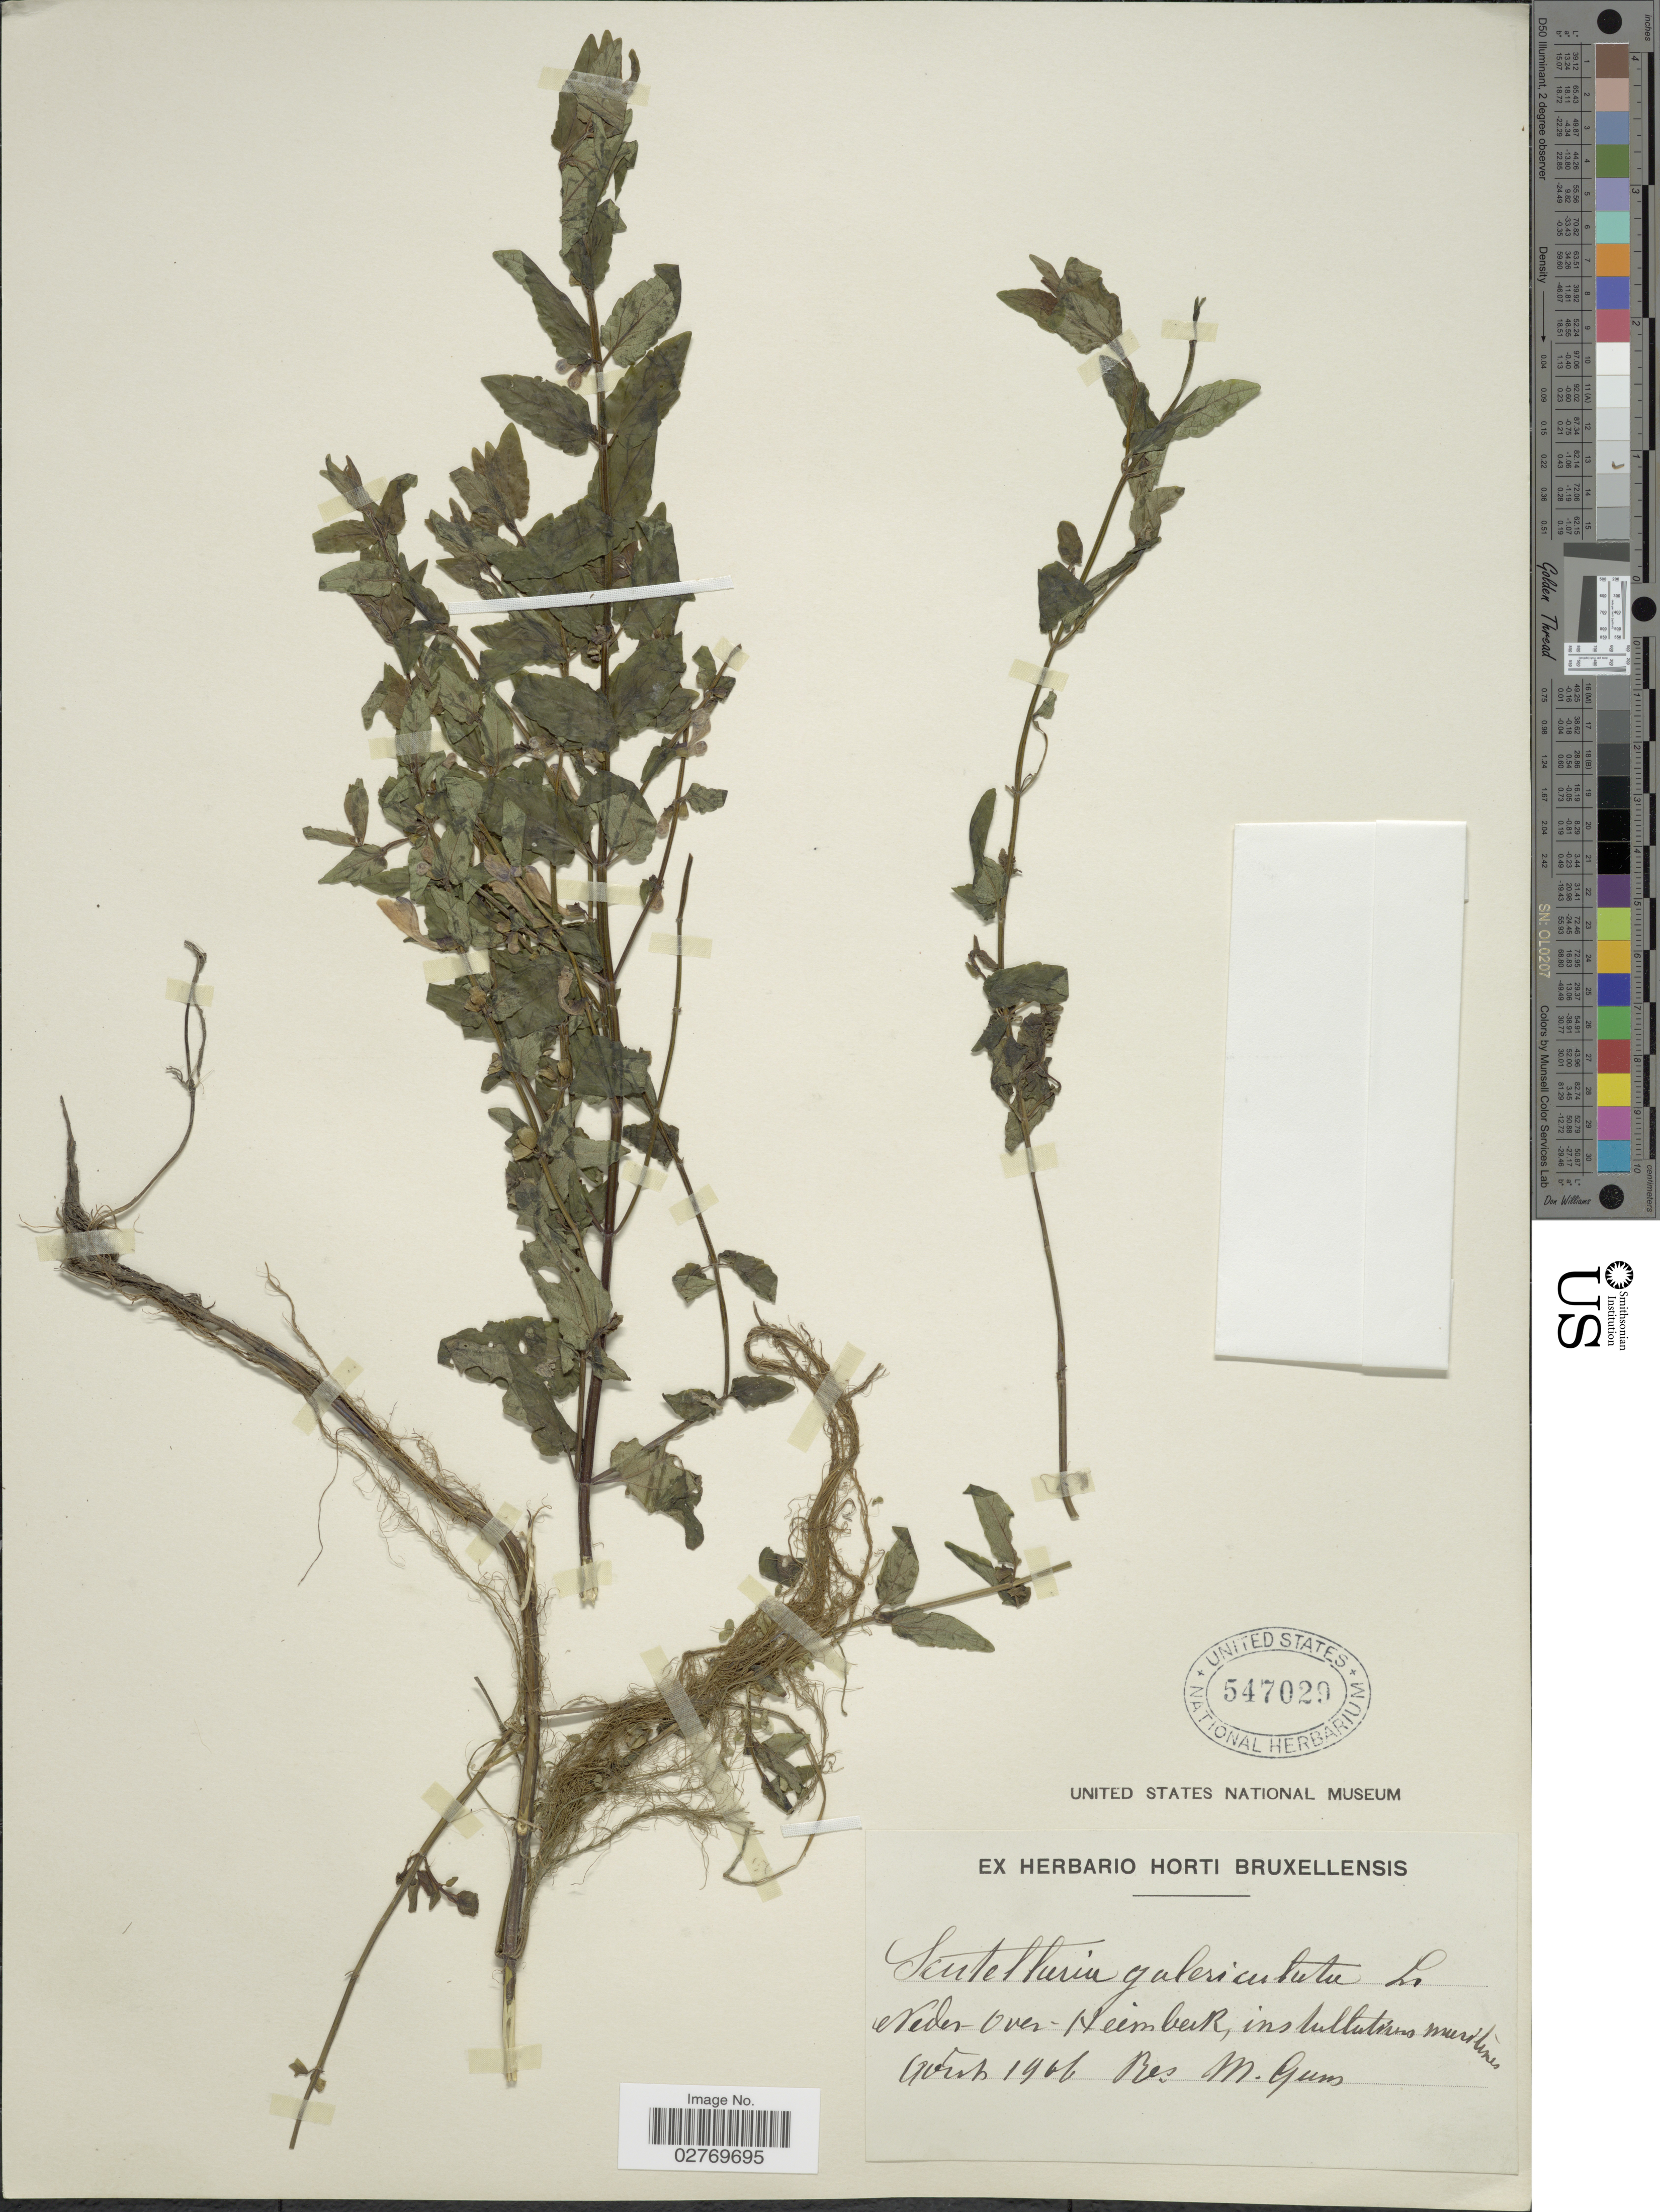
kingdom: Plantae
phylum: Tracheophyta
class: Magnoliopsida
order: Lamiales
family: Lamiaceae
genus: Scutellaria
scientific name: Scutellaria galericulata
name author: L.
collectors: M. Guns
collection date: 1906-08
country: Belgium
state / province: Brussels, Capital District of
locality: Neder-Over-Heembeek, ins lultunis maritimes.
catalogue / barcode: US 547029